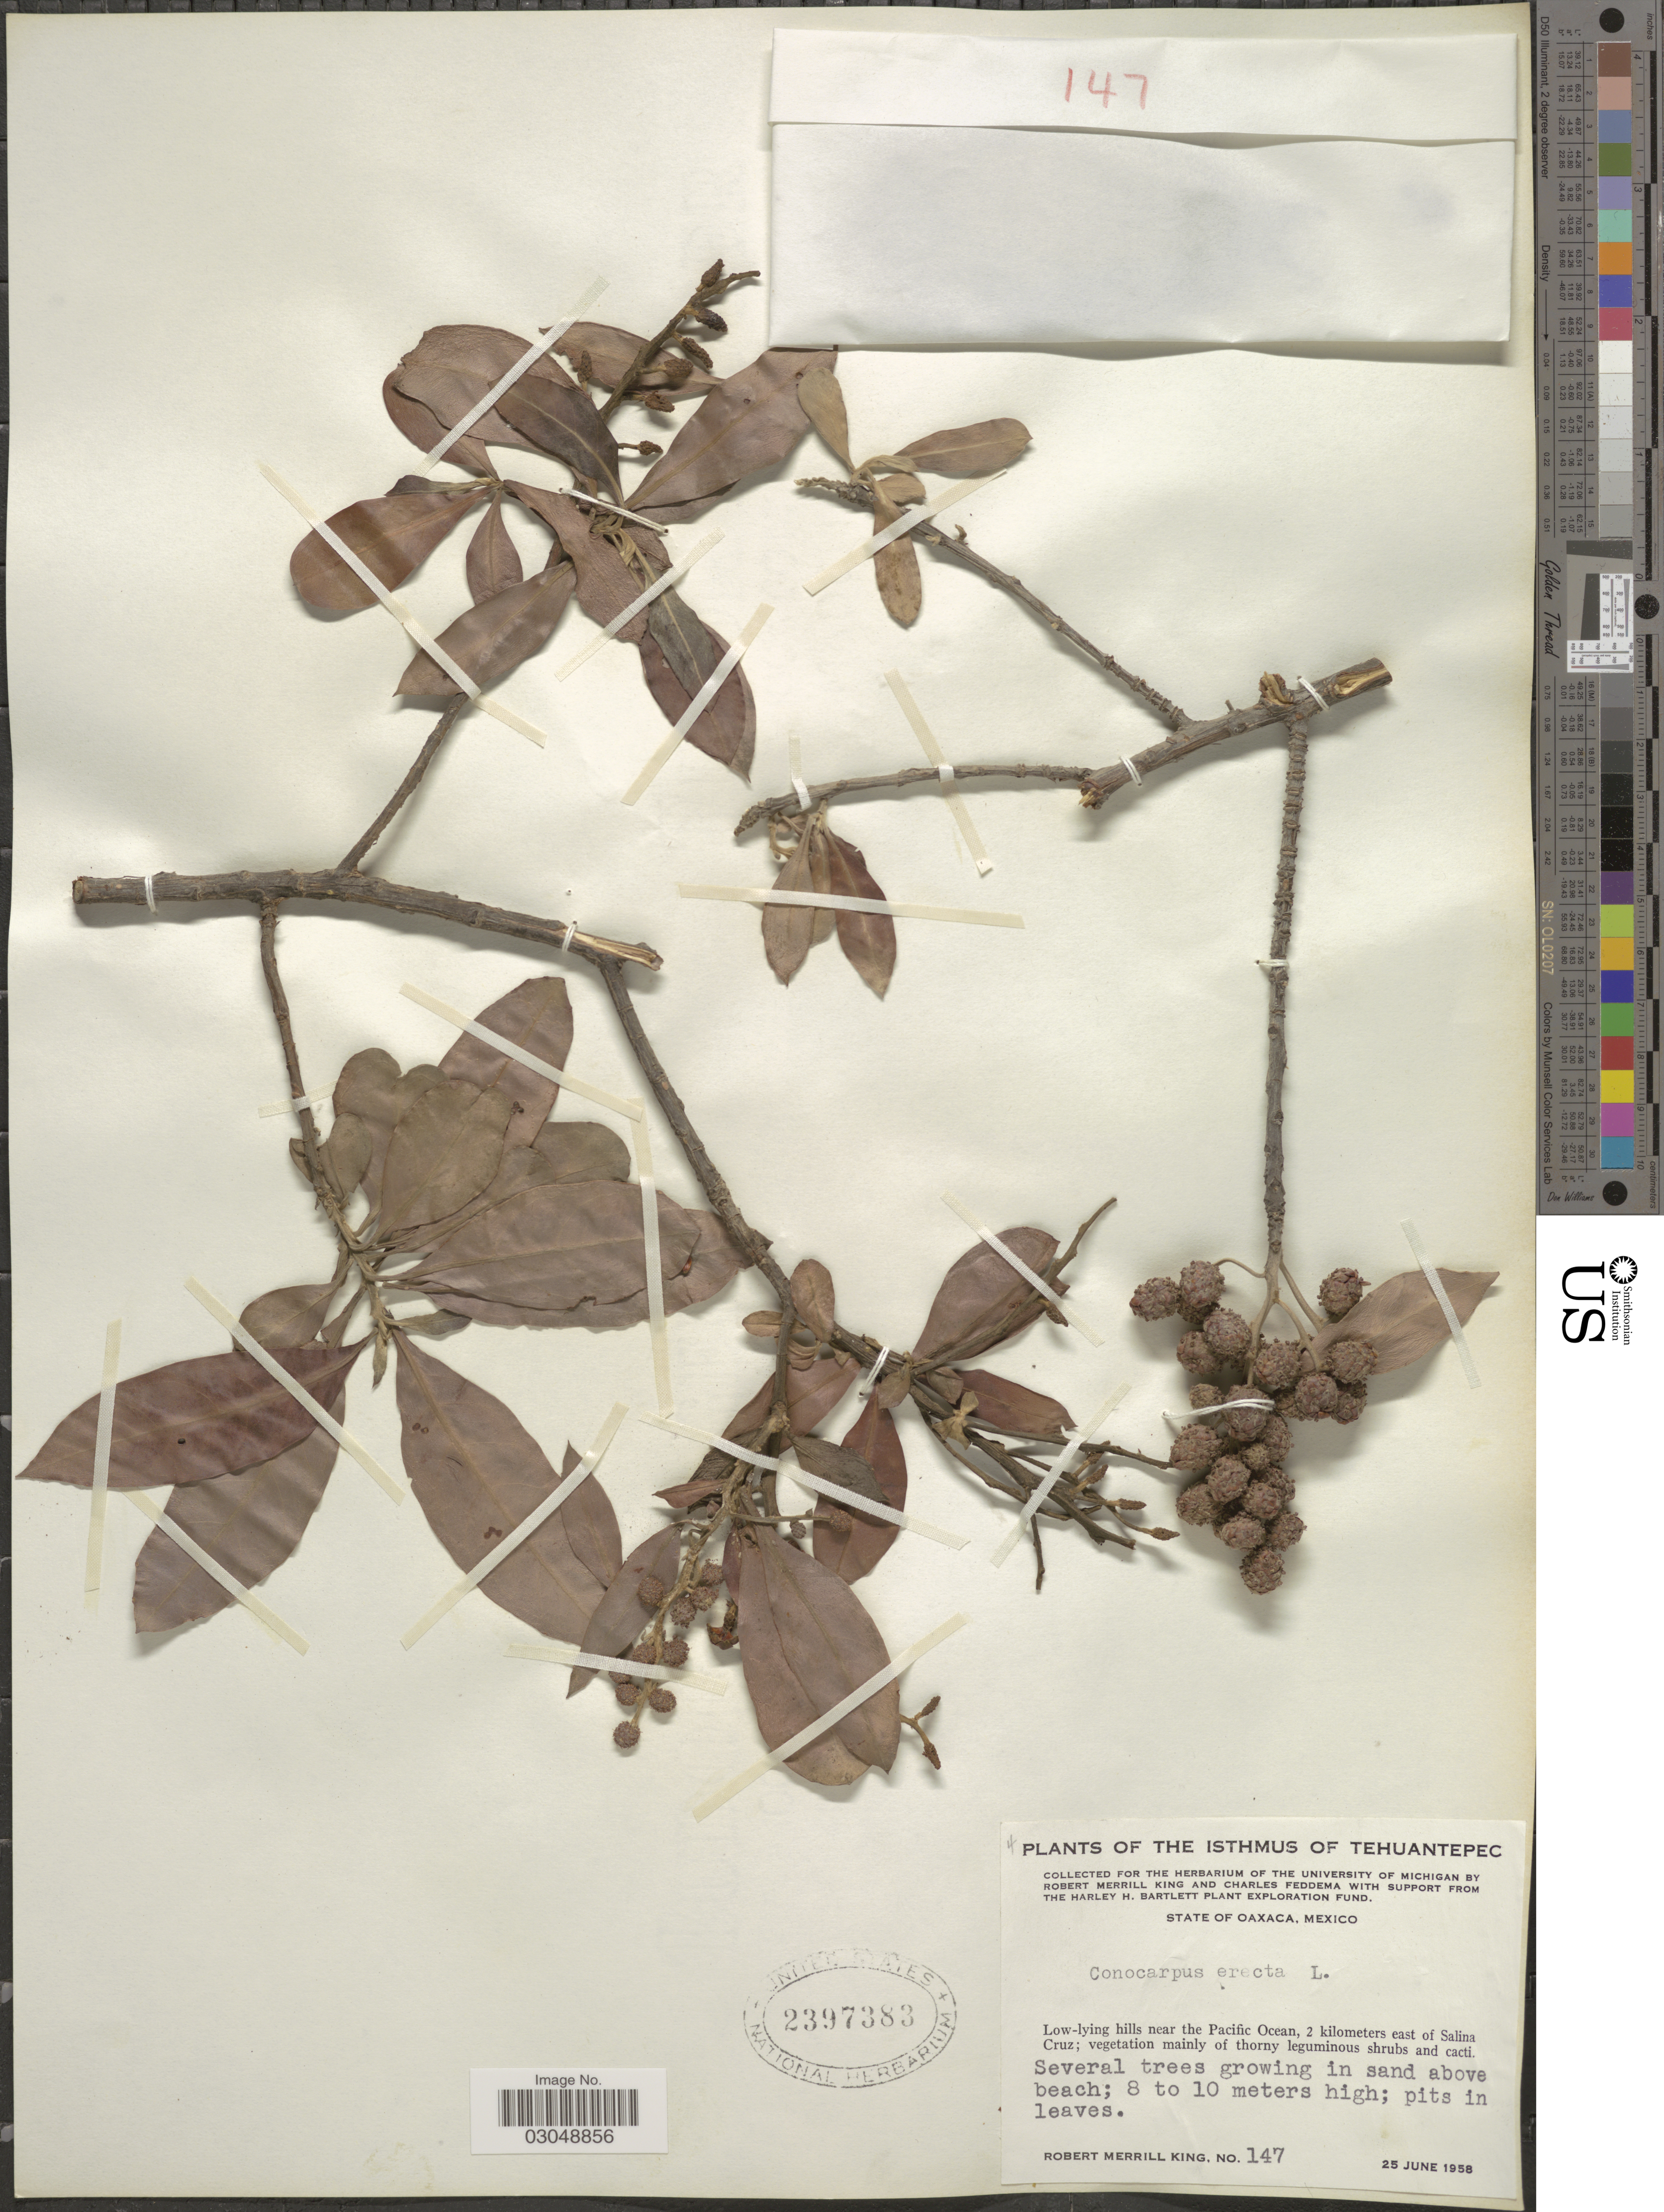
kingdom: Plantae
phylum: Tracheophyta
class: Magnoliopsida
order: Myrtales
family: Combretaceae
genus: Conocarpus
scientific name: Conocarpus erectus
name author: L.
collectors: R. M. King & C. Feddema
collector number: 147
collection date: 1958-06-25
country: Mexico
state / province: Oaxaca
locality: Low-lying hills near the Pacific Ocean, 2 kilometers east of Salima Cruz.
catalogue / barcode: US 2397383